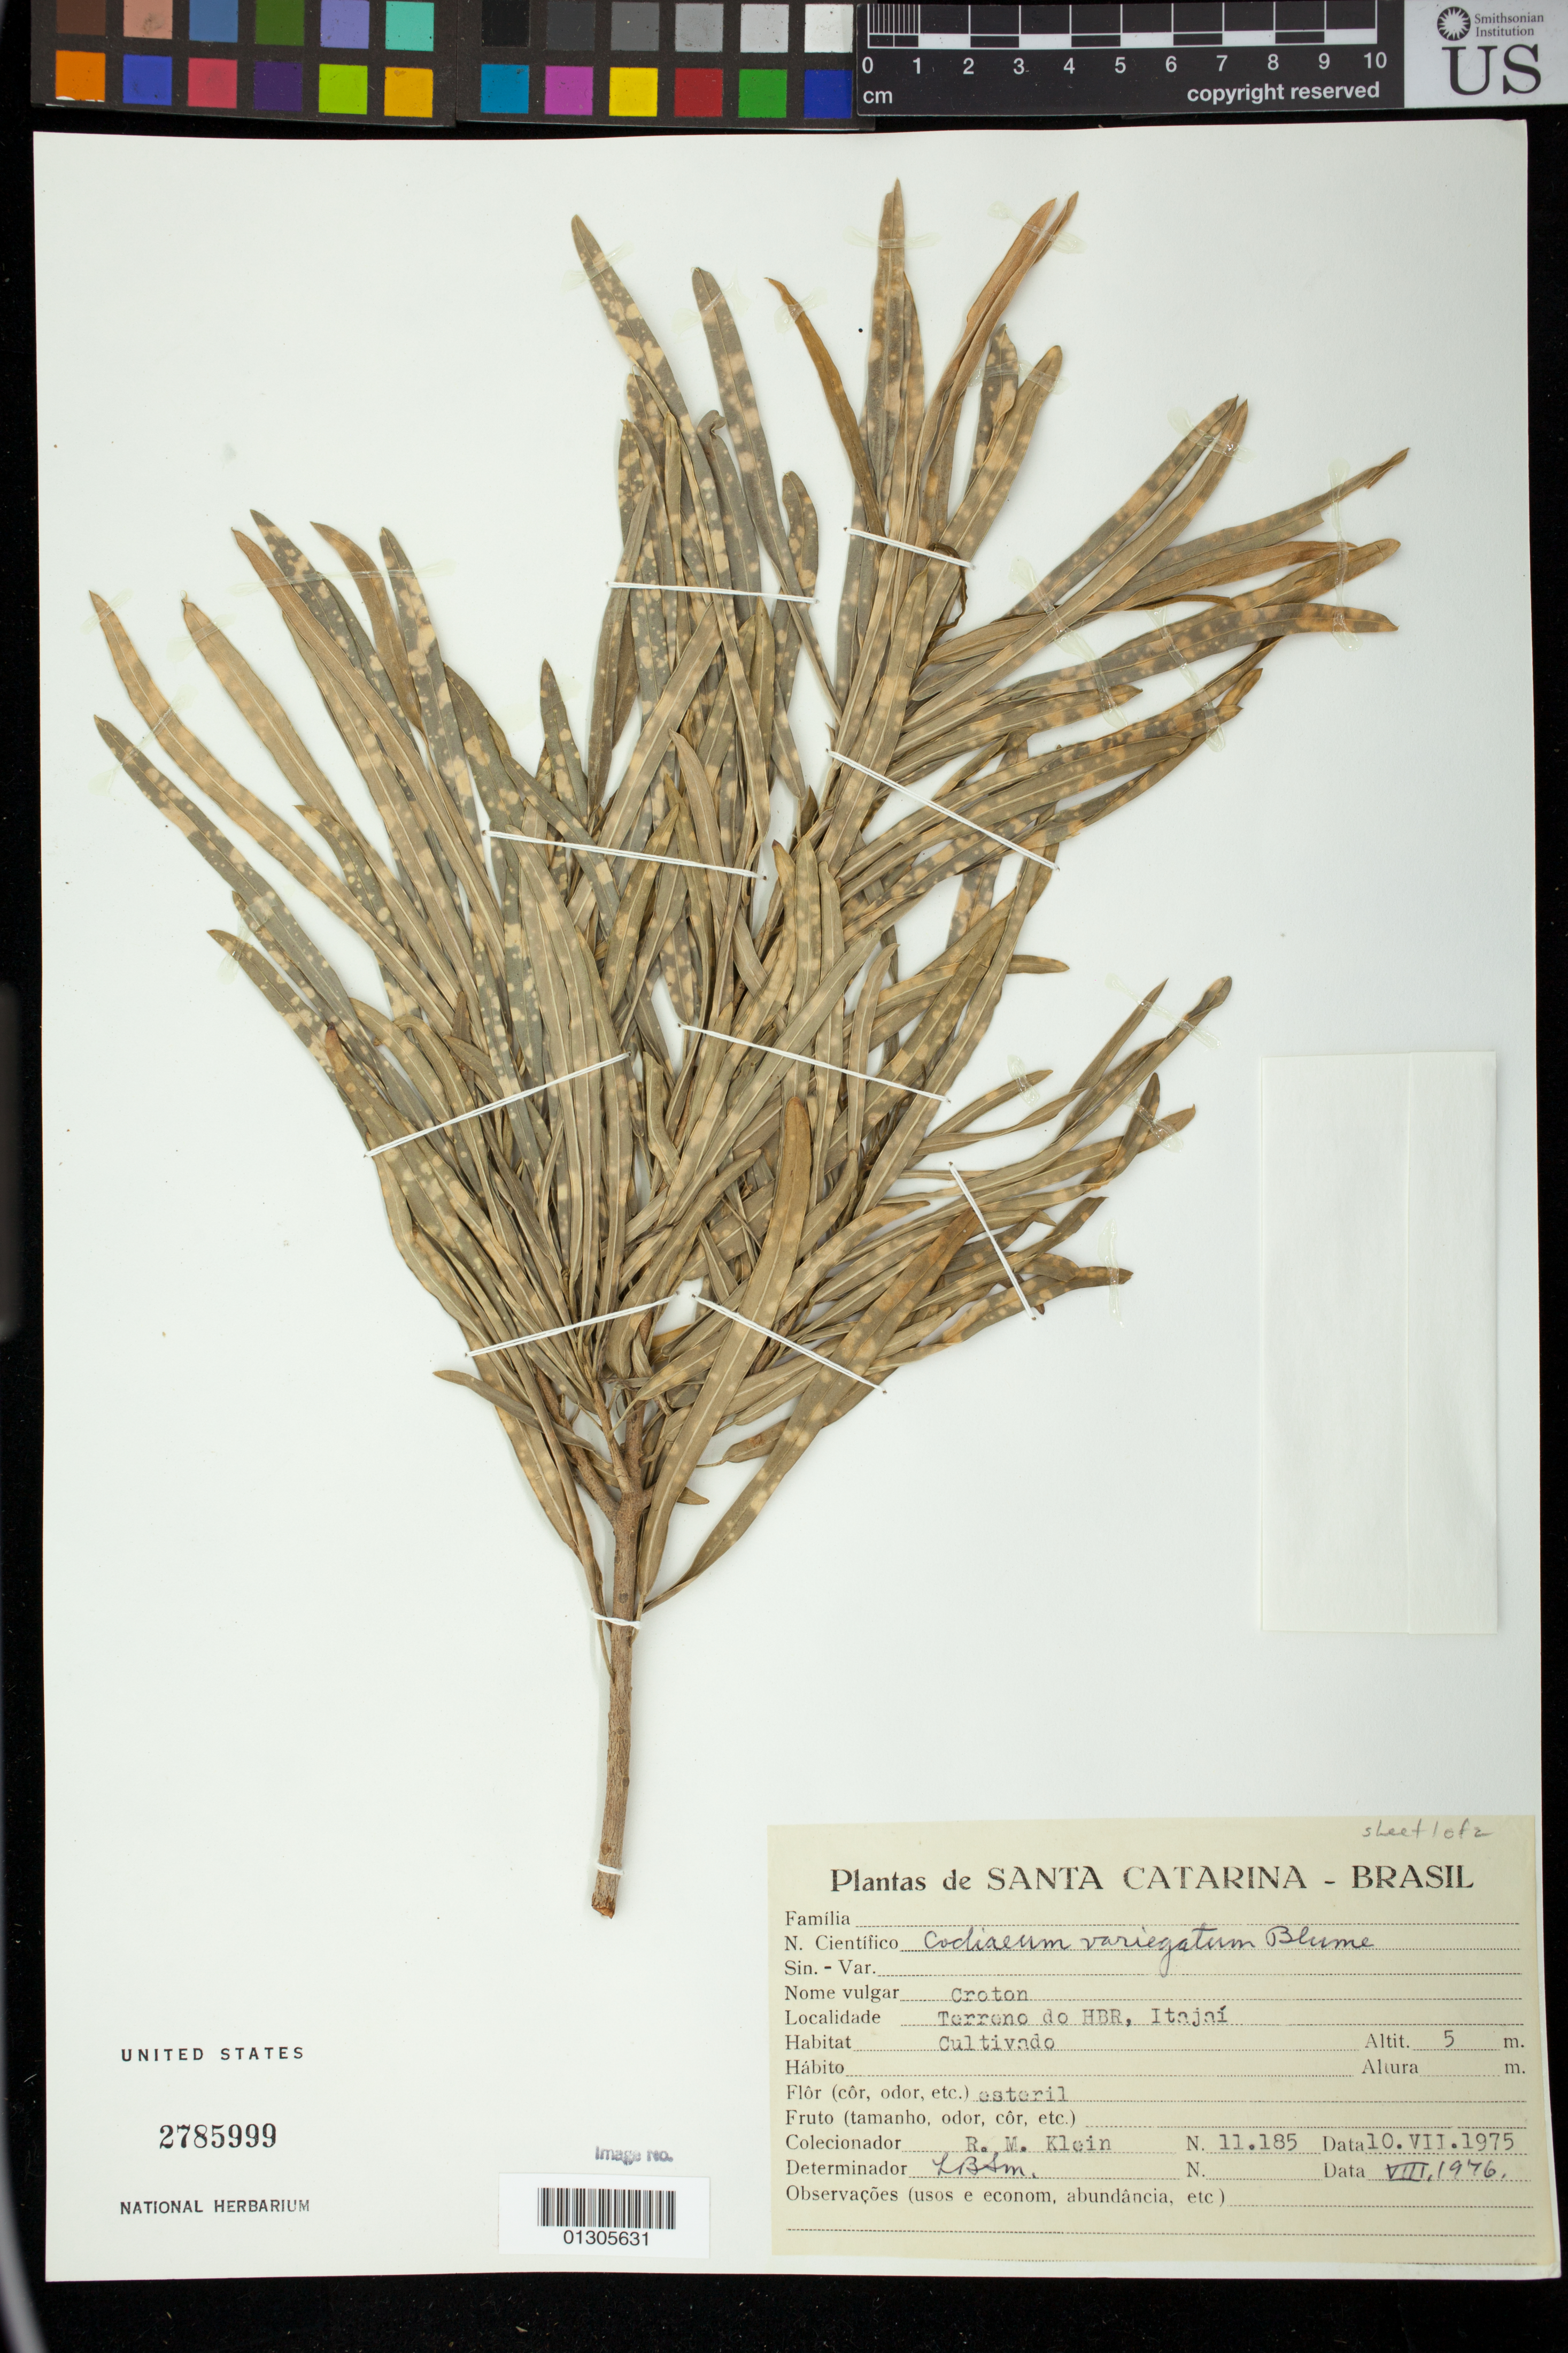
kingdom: Plantae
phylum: Tracheophyta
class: Magnoliopsida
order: Malpighiales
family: Euphorbiaceae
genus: Codiaeum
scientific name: Codiaeum variegatum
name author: (L.) Rumph. ex A. Juss.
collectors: R. M. Klein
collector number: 11185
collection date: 1975-07-10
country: Brazil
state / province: Santa Catarina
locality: Terreno do HBR, Itajai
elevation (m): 5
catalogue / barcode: US 2785999